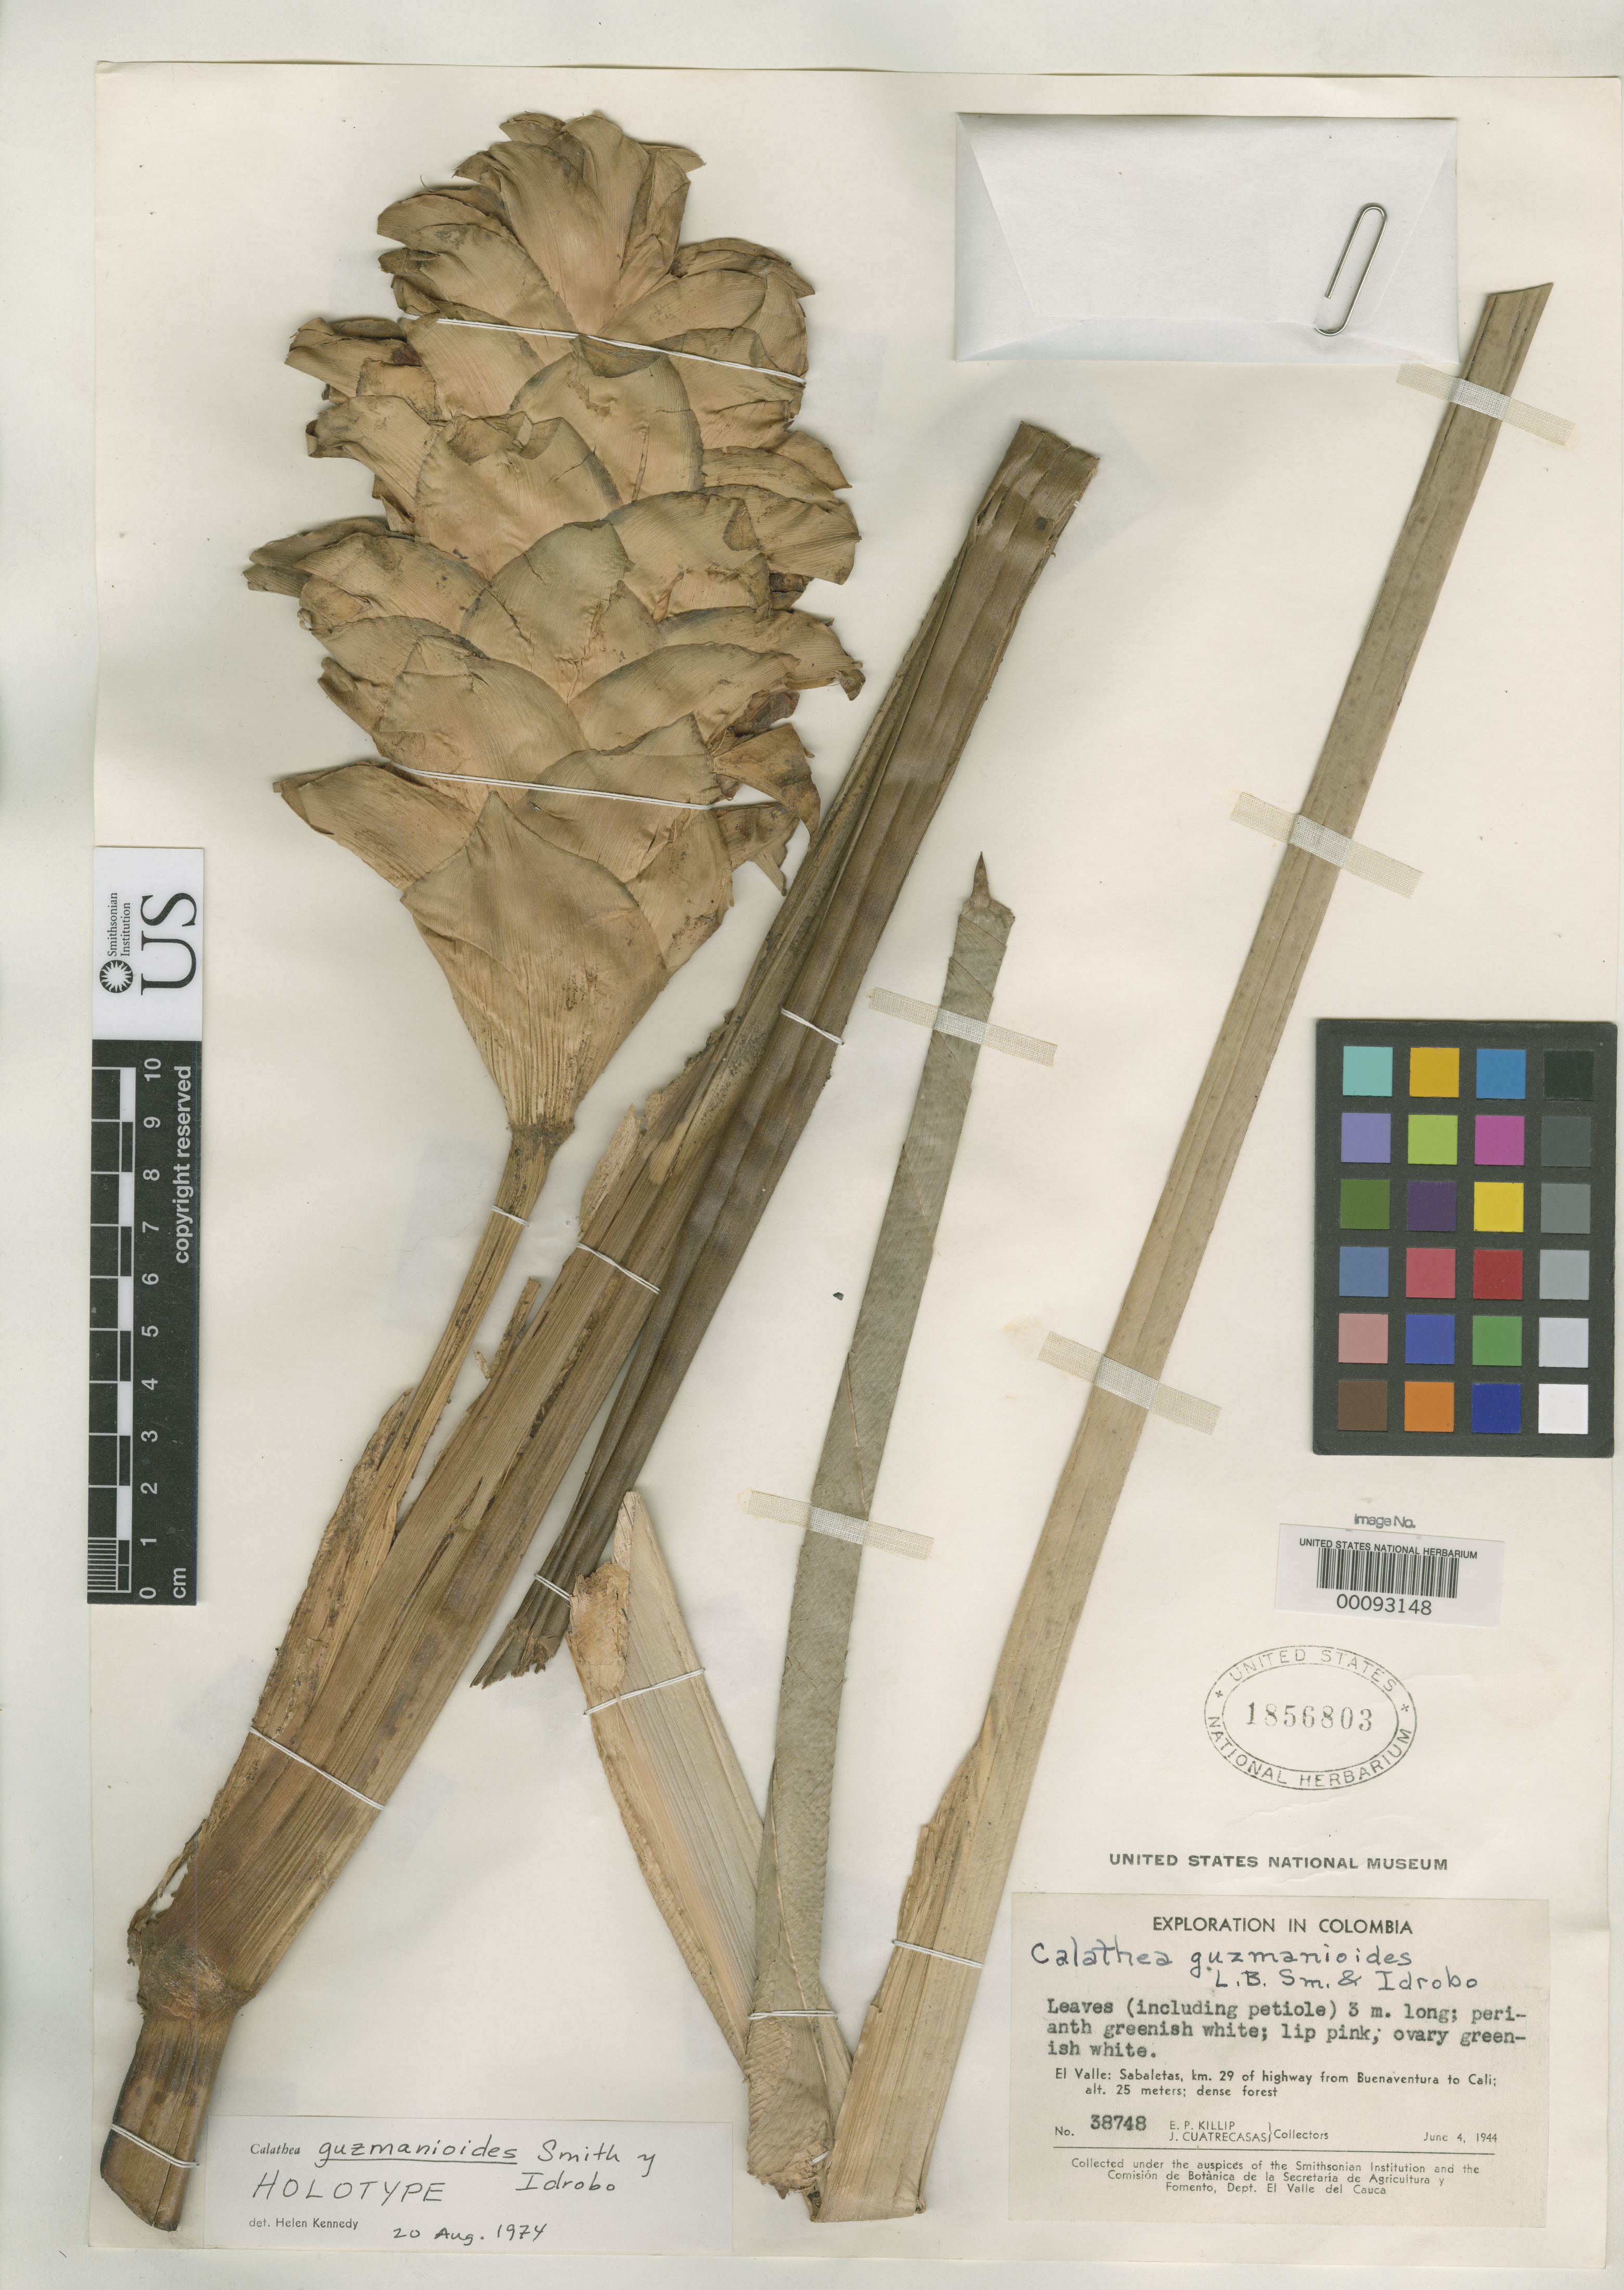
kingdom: Plantae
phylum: Tracheophyta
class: Liliopsida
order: Zingiberales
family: Marantaceae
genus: Calathea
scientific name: Calathea guzmanioides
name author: L.B. Sm. & Idrobo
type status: Holotype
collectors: E. P. Killip & J. Cuatrecasas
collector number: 38748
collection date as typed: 04 Jun 1944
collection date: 1944-06-04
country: Colombia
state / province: Valle del Cauca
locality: Sabaletas, km 29 of highway from Buena Ventura to Cali.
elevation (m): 25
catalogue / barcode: US 1856803